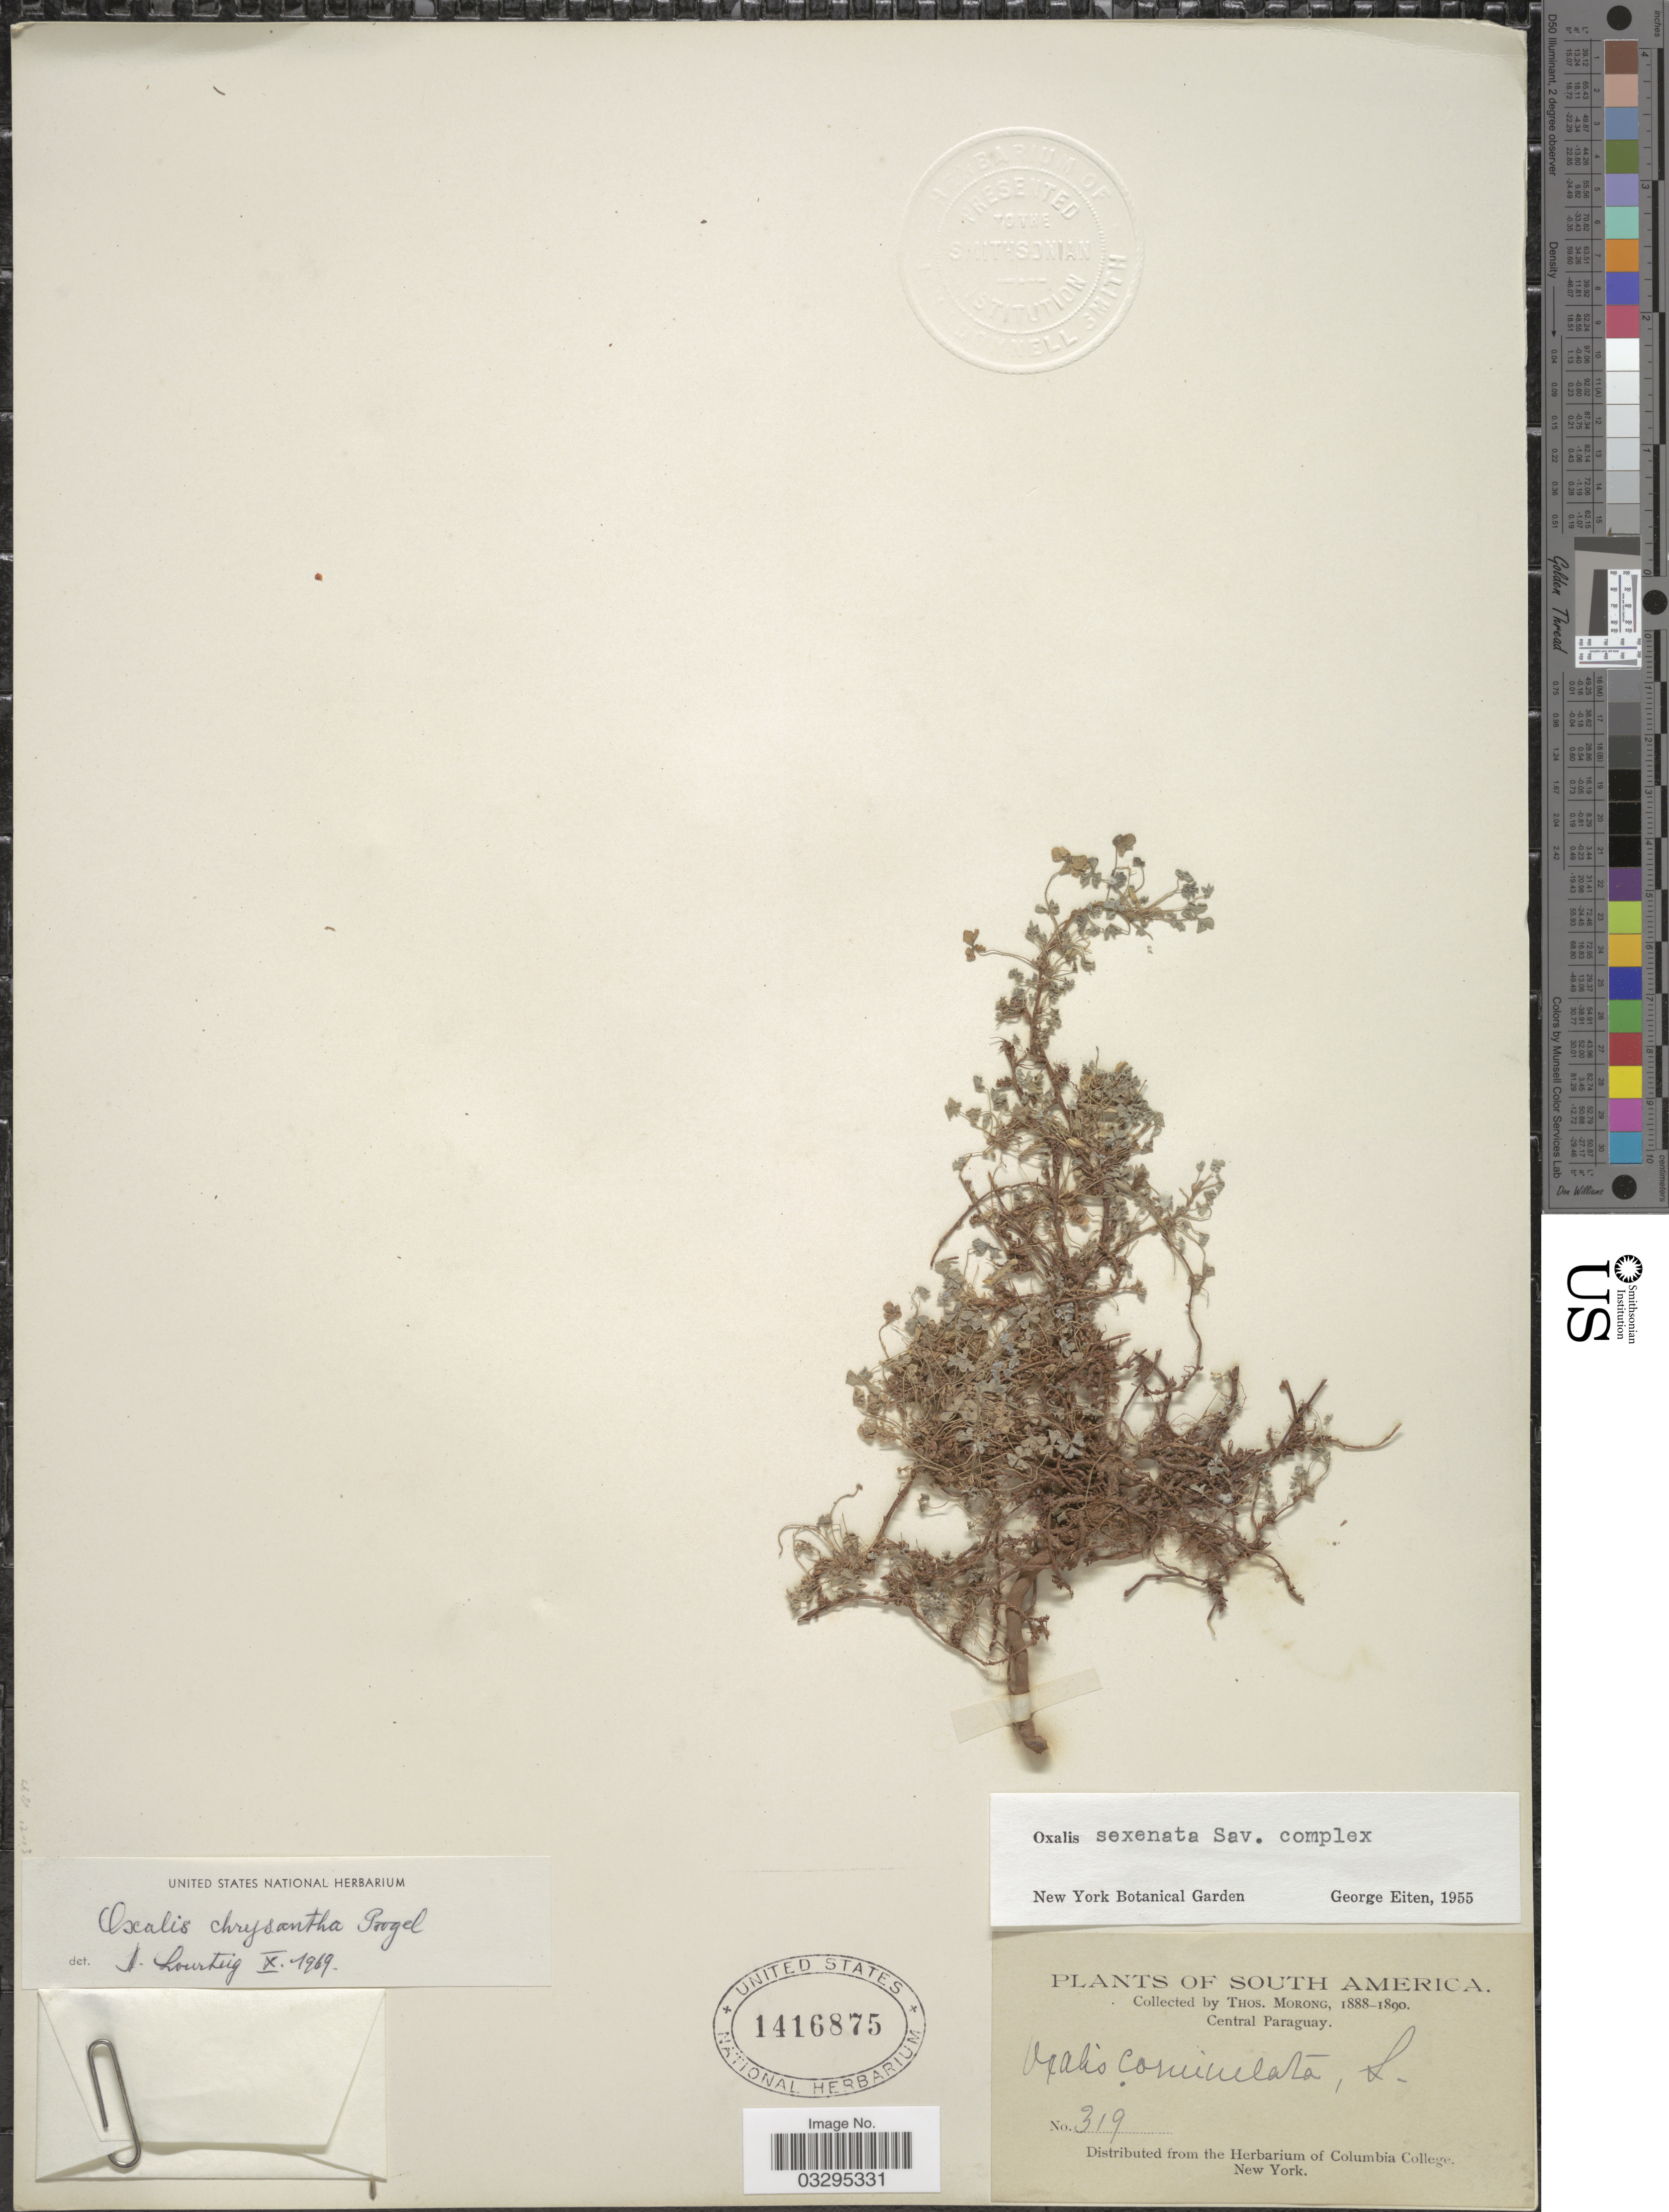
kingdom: Plantae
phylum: Tracheophyta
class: Magnoliopsida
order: Oxalidales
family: Oxalidaceae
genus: Oxalis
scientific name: Oxalis conorrhiza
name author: Jacq.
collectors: ex herb. T. Morong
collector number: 319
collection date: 1888/1890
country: Paraguay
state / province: Central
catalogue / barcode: US 1416875